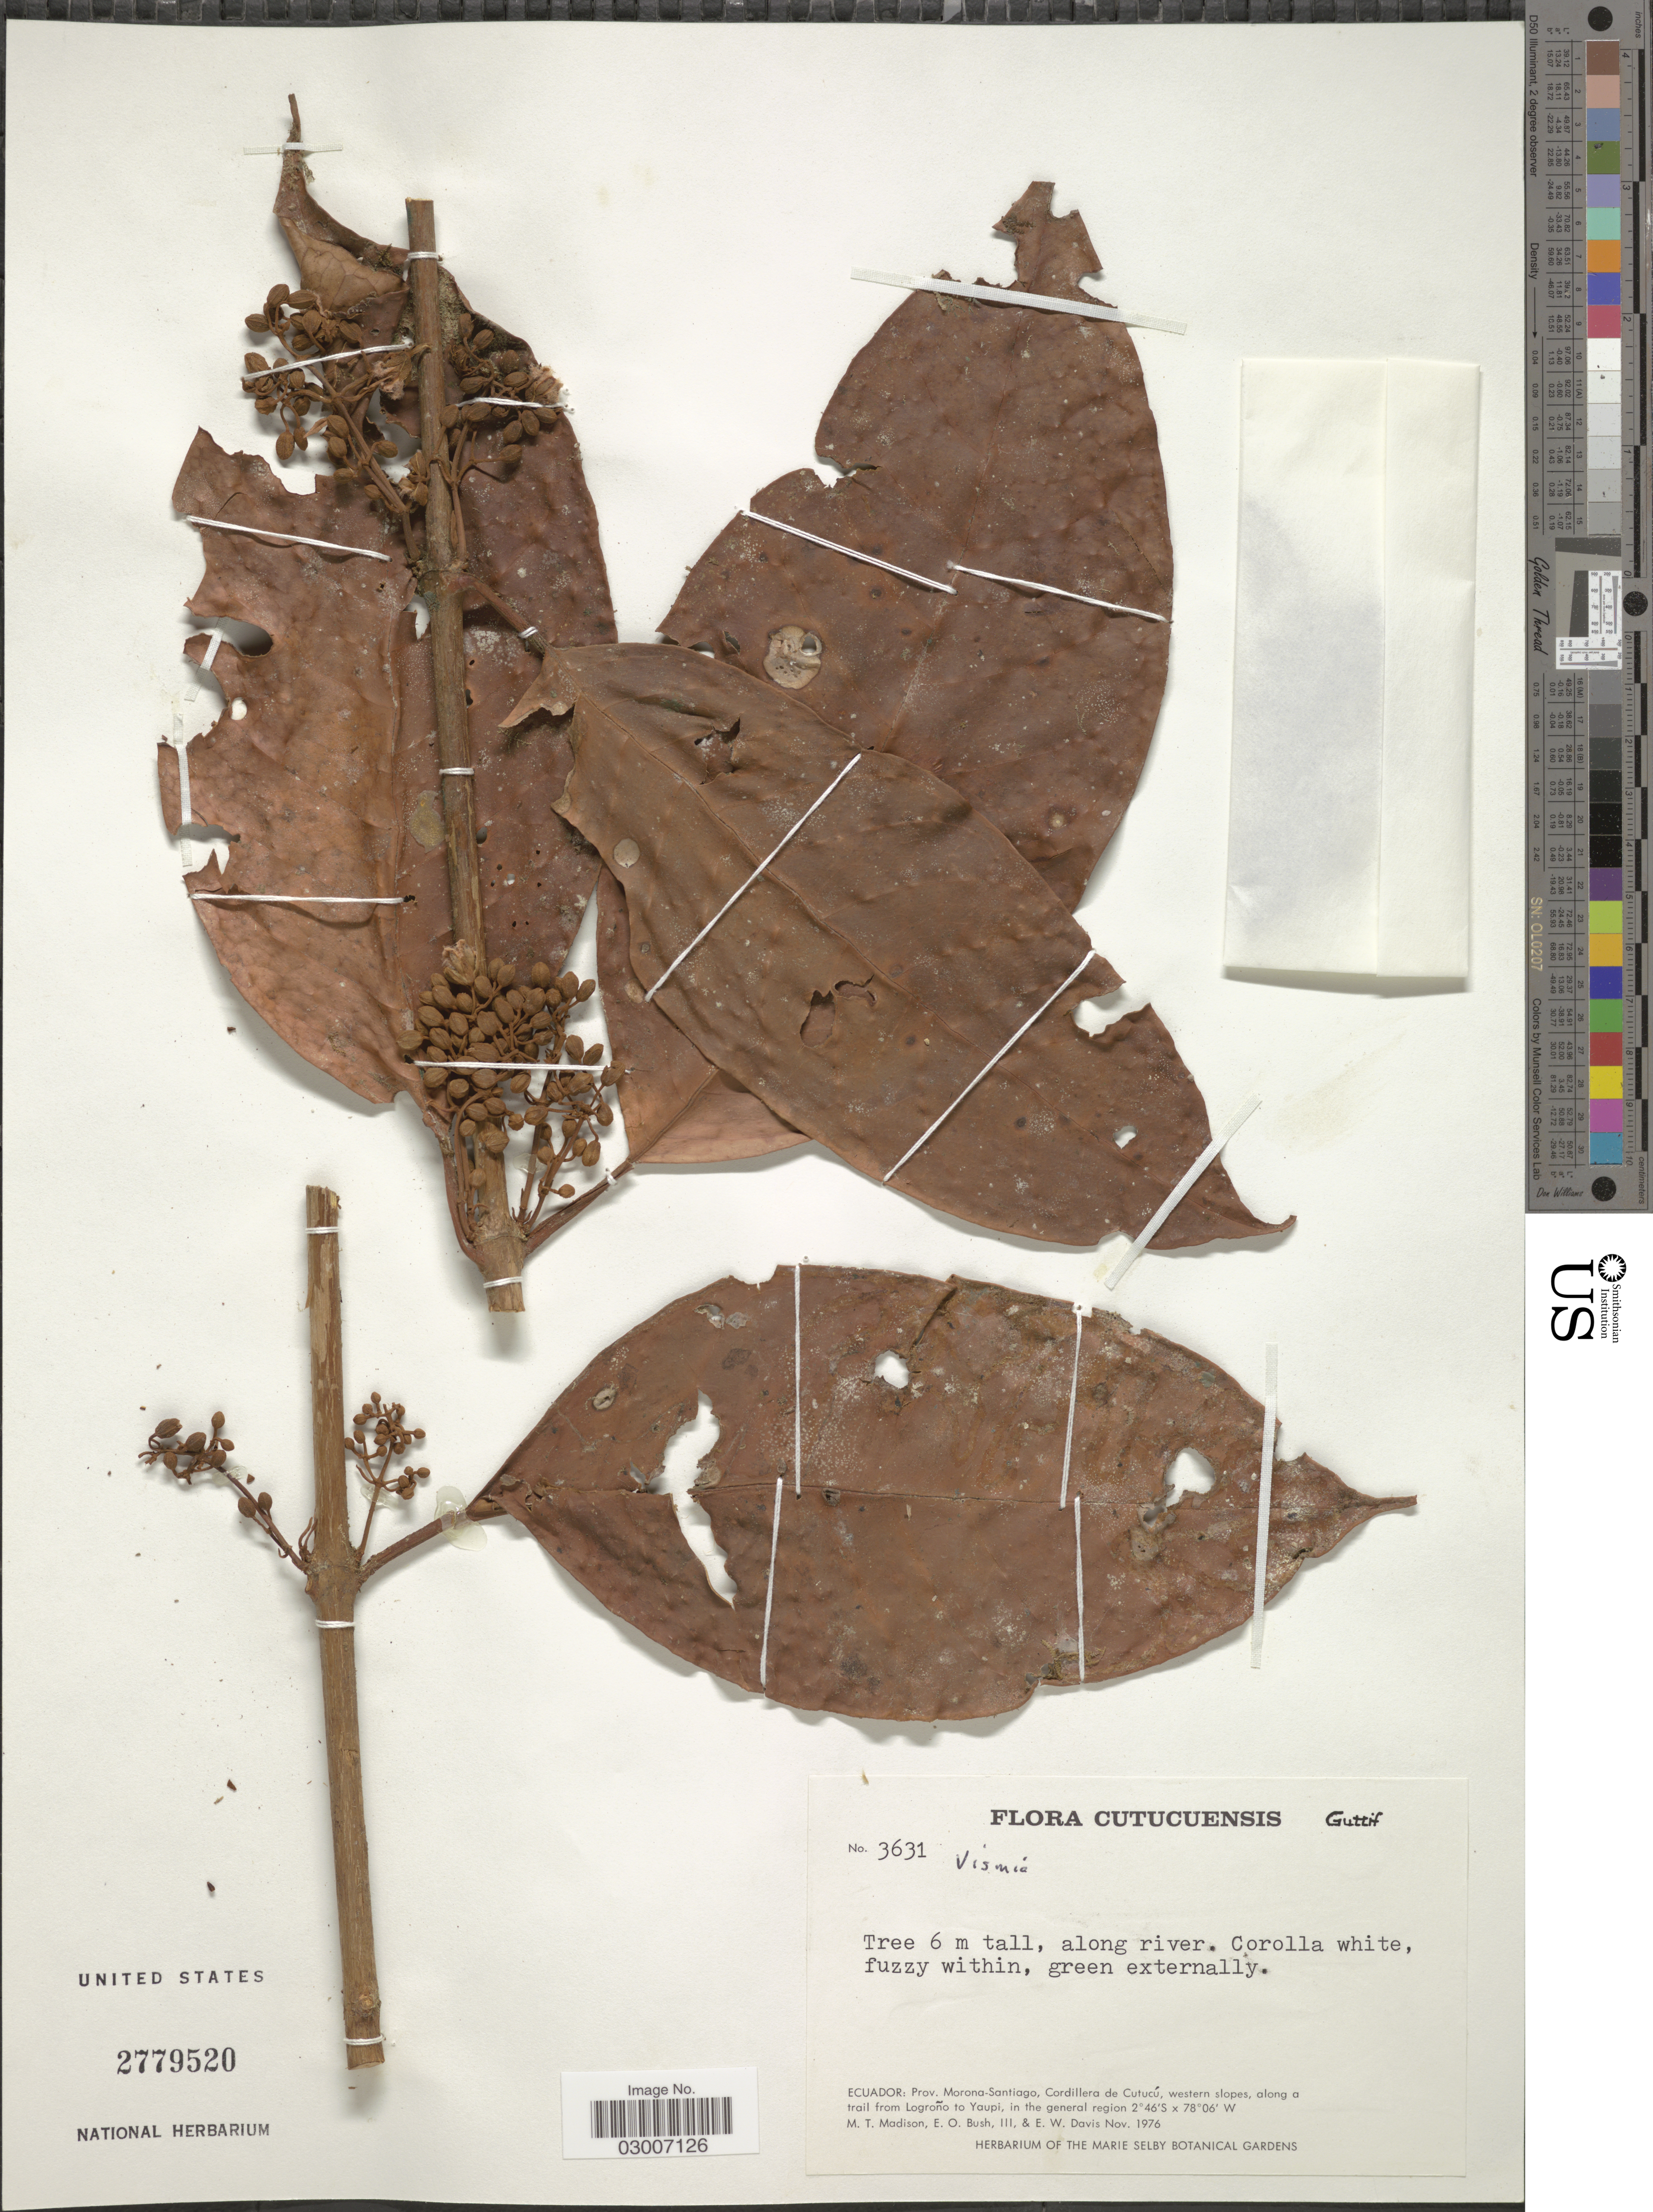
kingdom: Plantae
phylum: Tracheophyta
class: Magnoliopsida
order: Malpighiales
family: Hypericaceae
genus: Vismia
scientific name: Vismia sp.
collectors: M. T. Madison, E. O. Bush & E. W. Davis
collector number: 3631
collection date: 1976-11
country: Ecuador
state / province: Morona-Santiago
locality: Cordillera de Cutucú, western slopes, along a trail from Logroño to Yaupi, in the general region.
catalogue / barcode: US 2779520